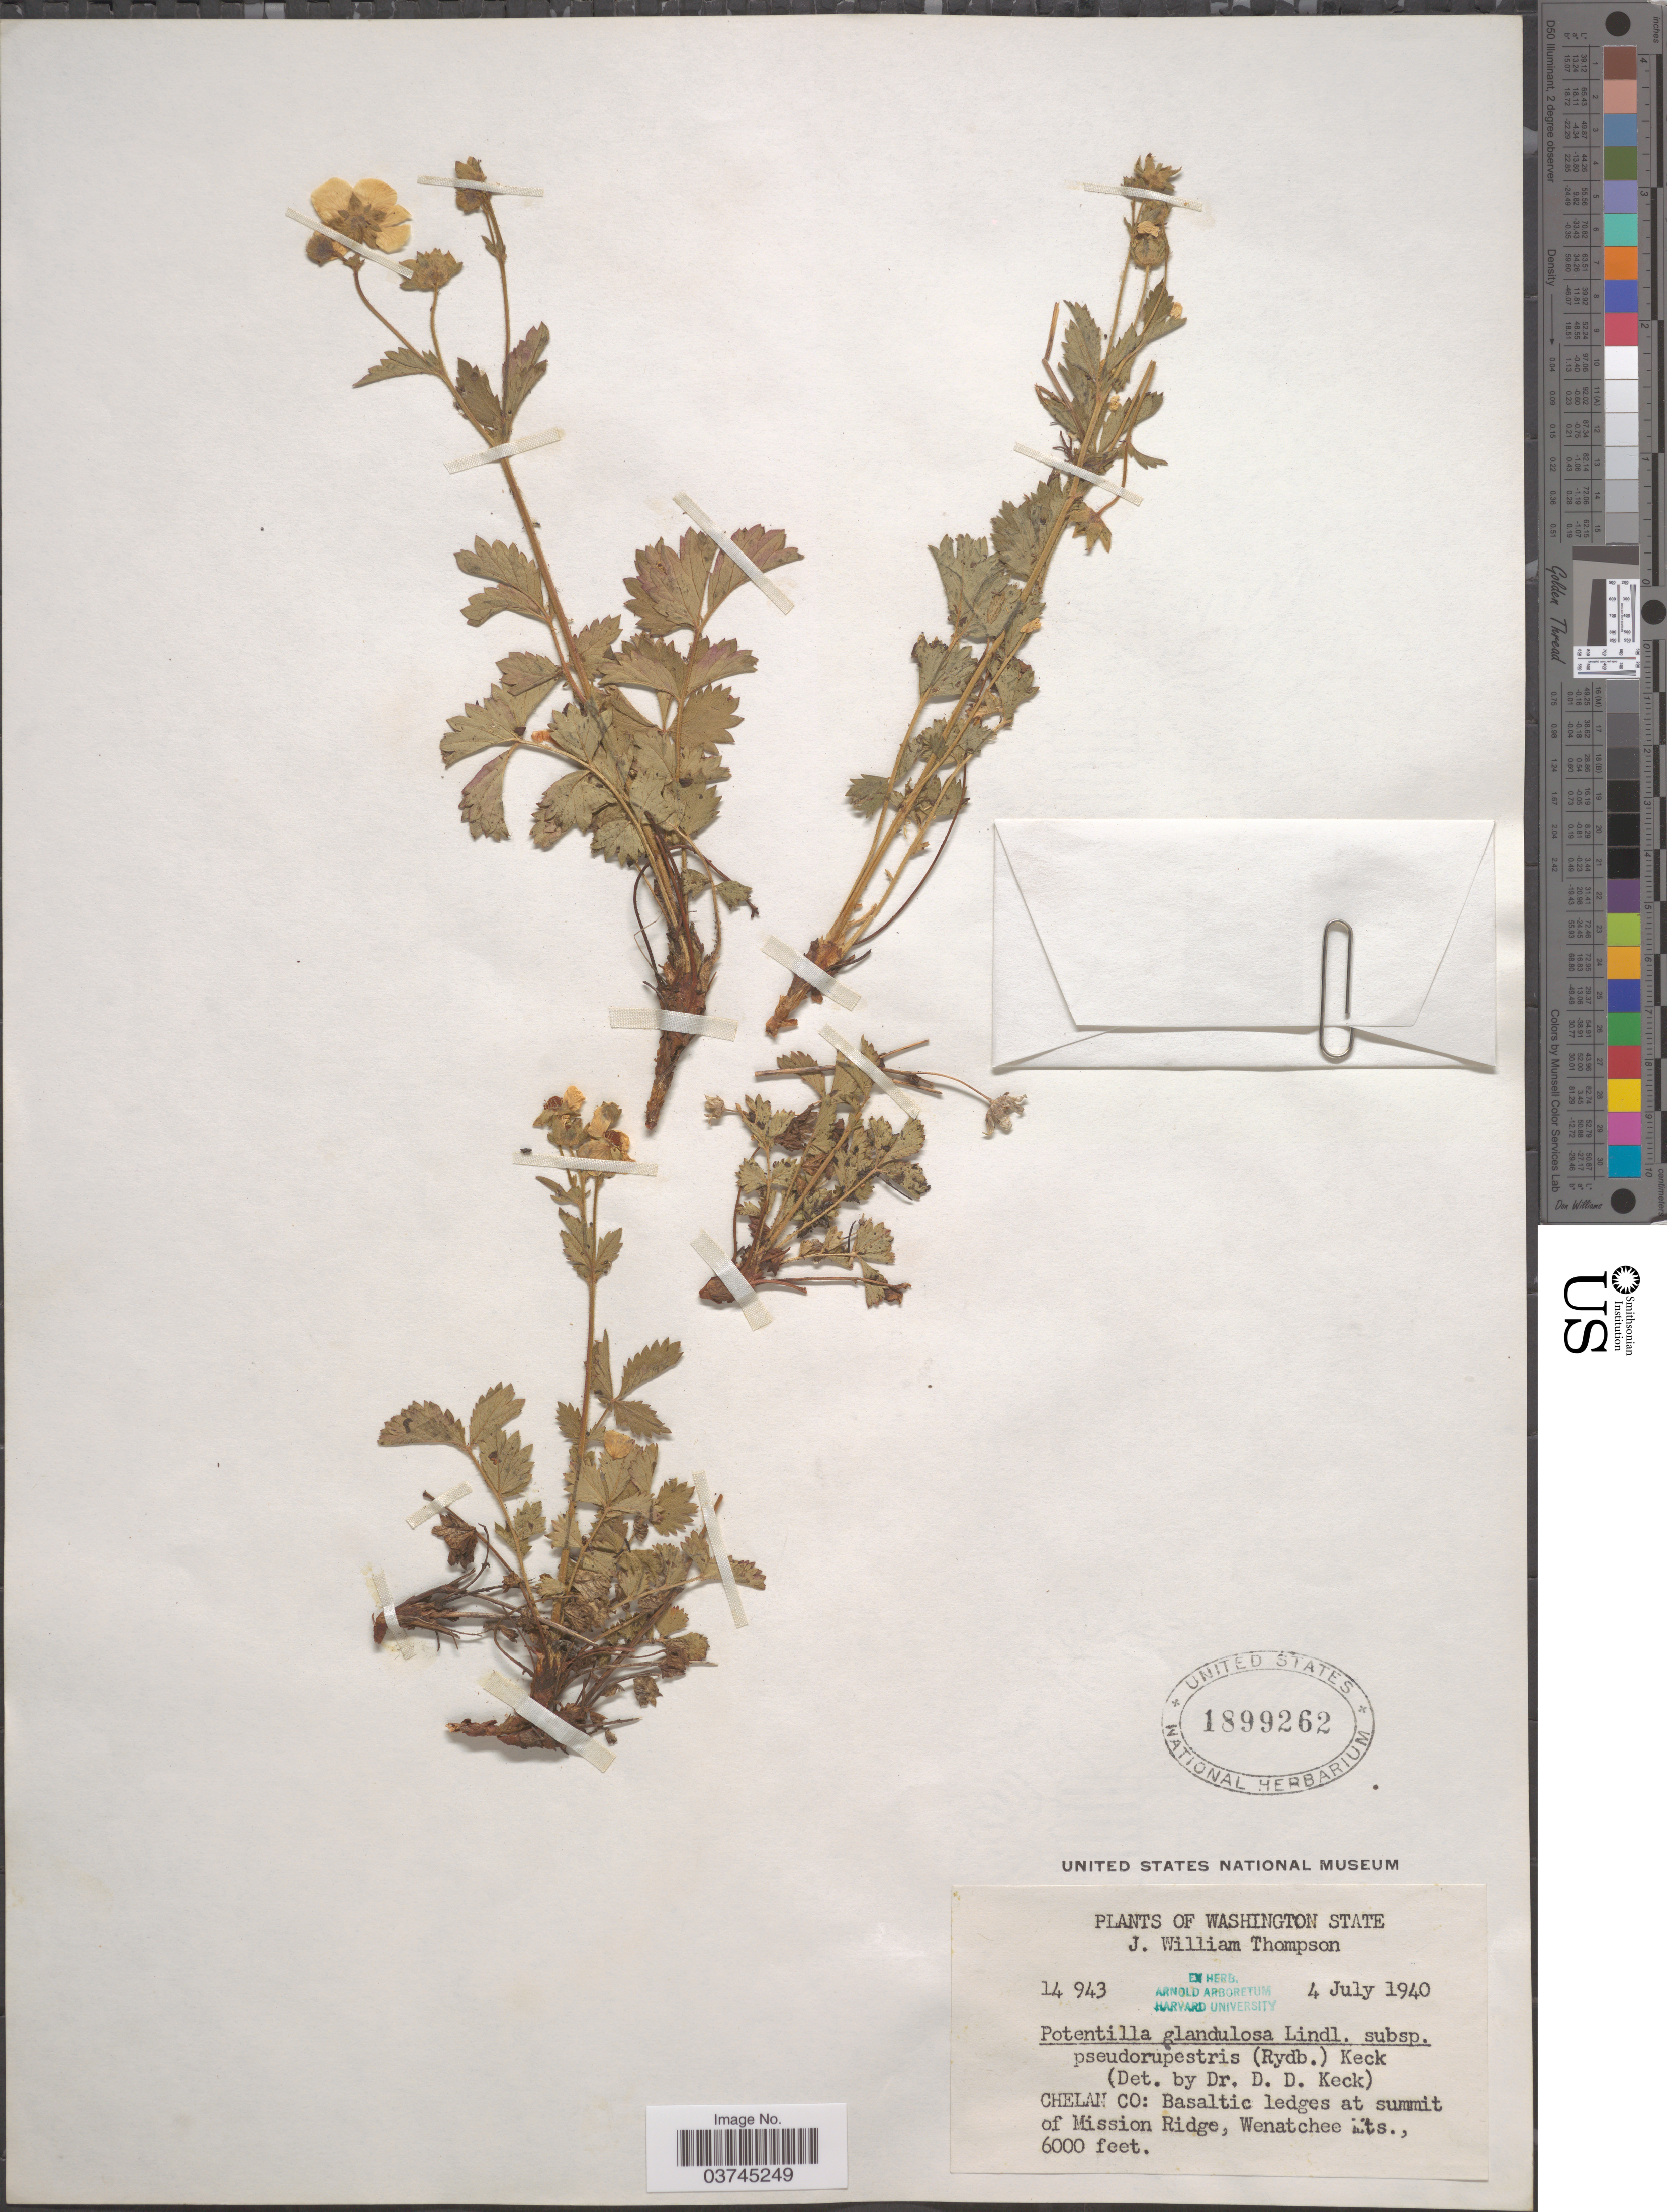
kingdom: Plantae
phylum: Tracheophyta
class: Magnoliopsida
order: Rosales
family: Rosaceae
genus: Drymocallis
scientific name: Drymocallis pseudorupestris var. saxicola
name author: Ertter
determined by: Strong, Mark T., (BOT), Smithsonian Institution - National Museum of Natural History (UNITED STATES)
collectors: J. W. Thompson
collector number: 14943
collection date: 1940-07-04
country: United States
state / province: Washington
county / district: Chelan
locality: Chelan Co: Basaltic ledges at summit of Mission Ridge, Wenatchee Mts.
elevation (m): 1829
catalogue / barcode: US 1899262